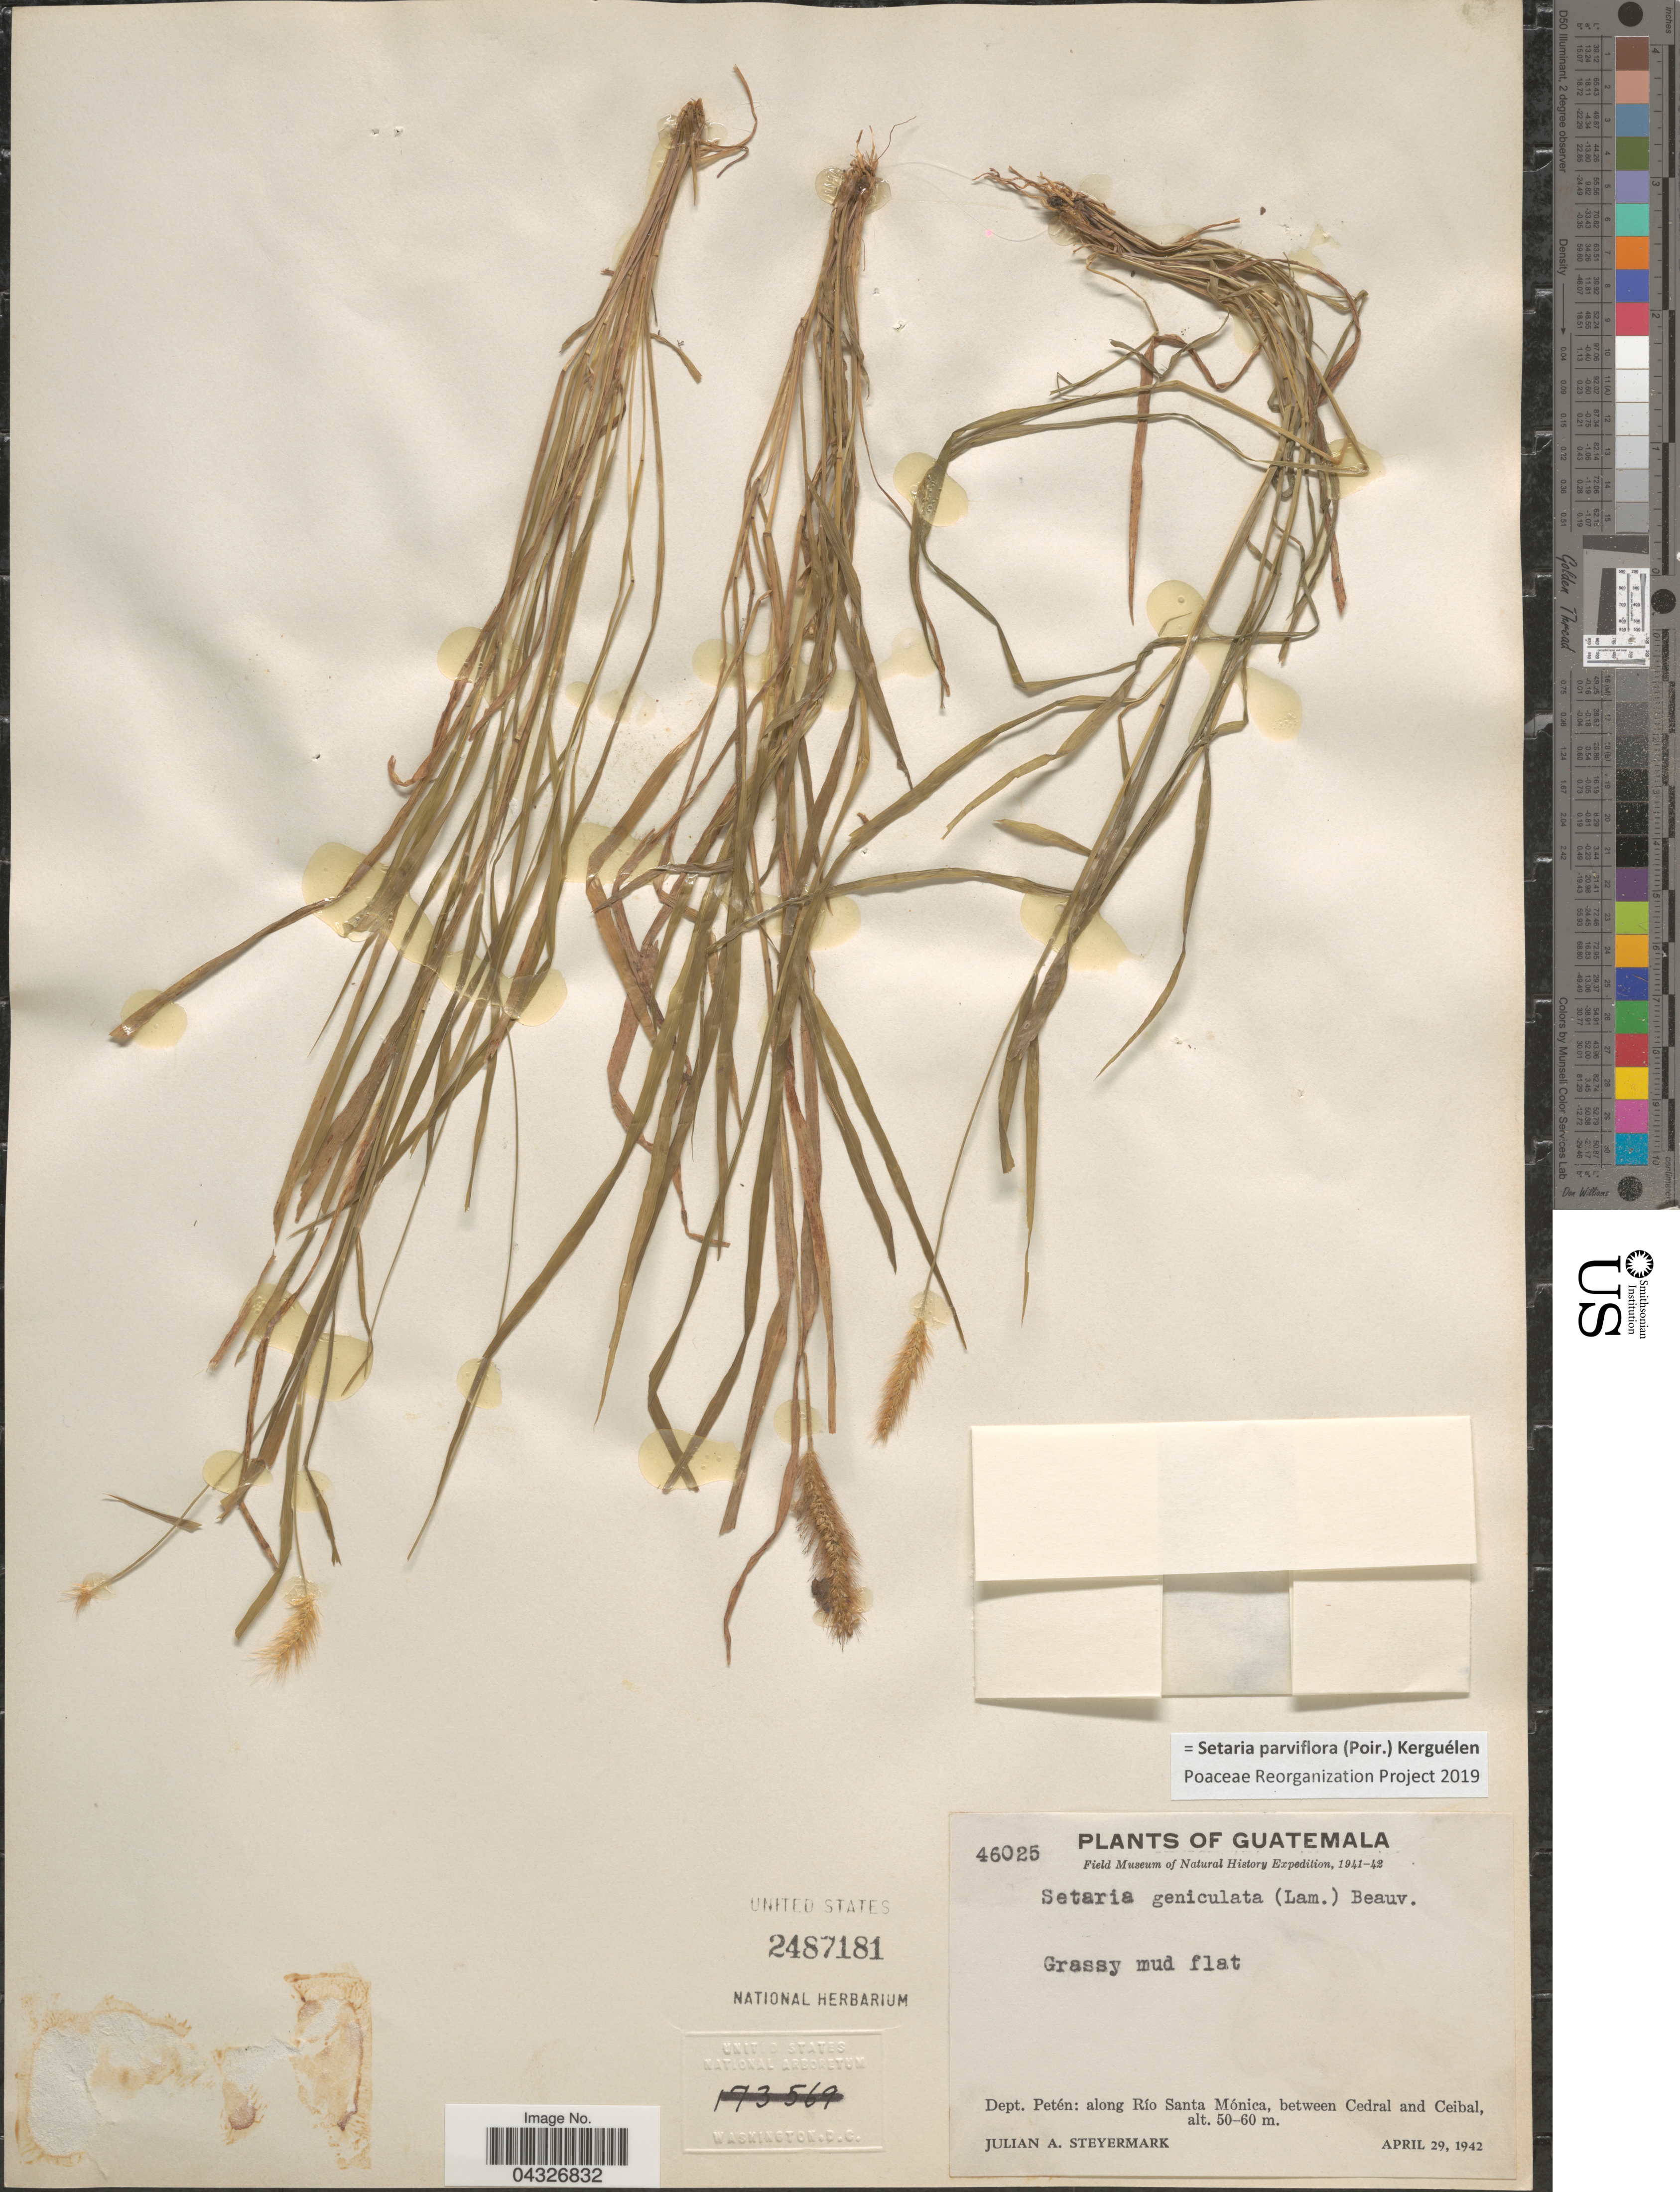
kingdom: Plantae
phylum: Tracheophyta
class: Liliopsida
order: Poales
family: Poaceae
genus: Setaria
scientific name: Setaria parviflora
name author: (Poir.) Kerguélen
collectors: J. Steyermark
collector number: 46025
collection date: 1942-05-29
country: Guatemala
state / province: El Peten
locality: Field Museum of Natural History Expedition, 1941-42. Dept. Petén: along Río Santa Mónica, between Cedral and Ceibal.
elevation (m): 50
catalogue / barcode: US 2487181